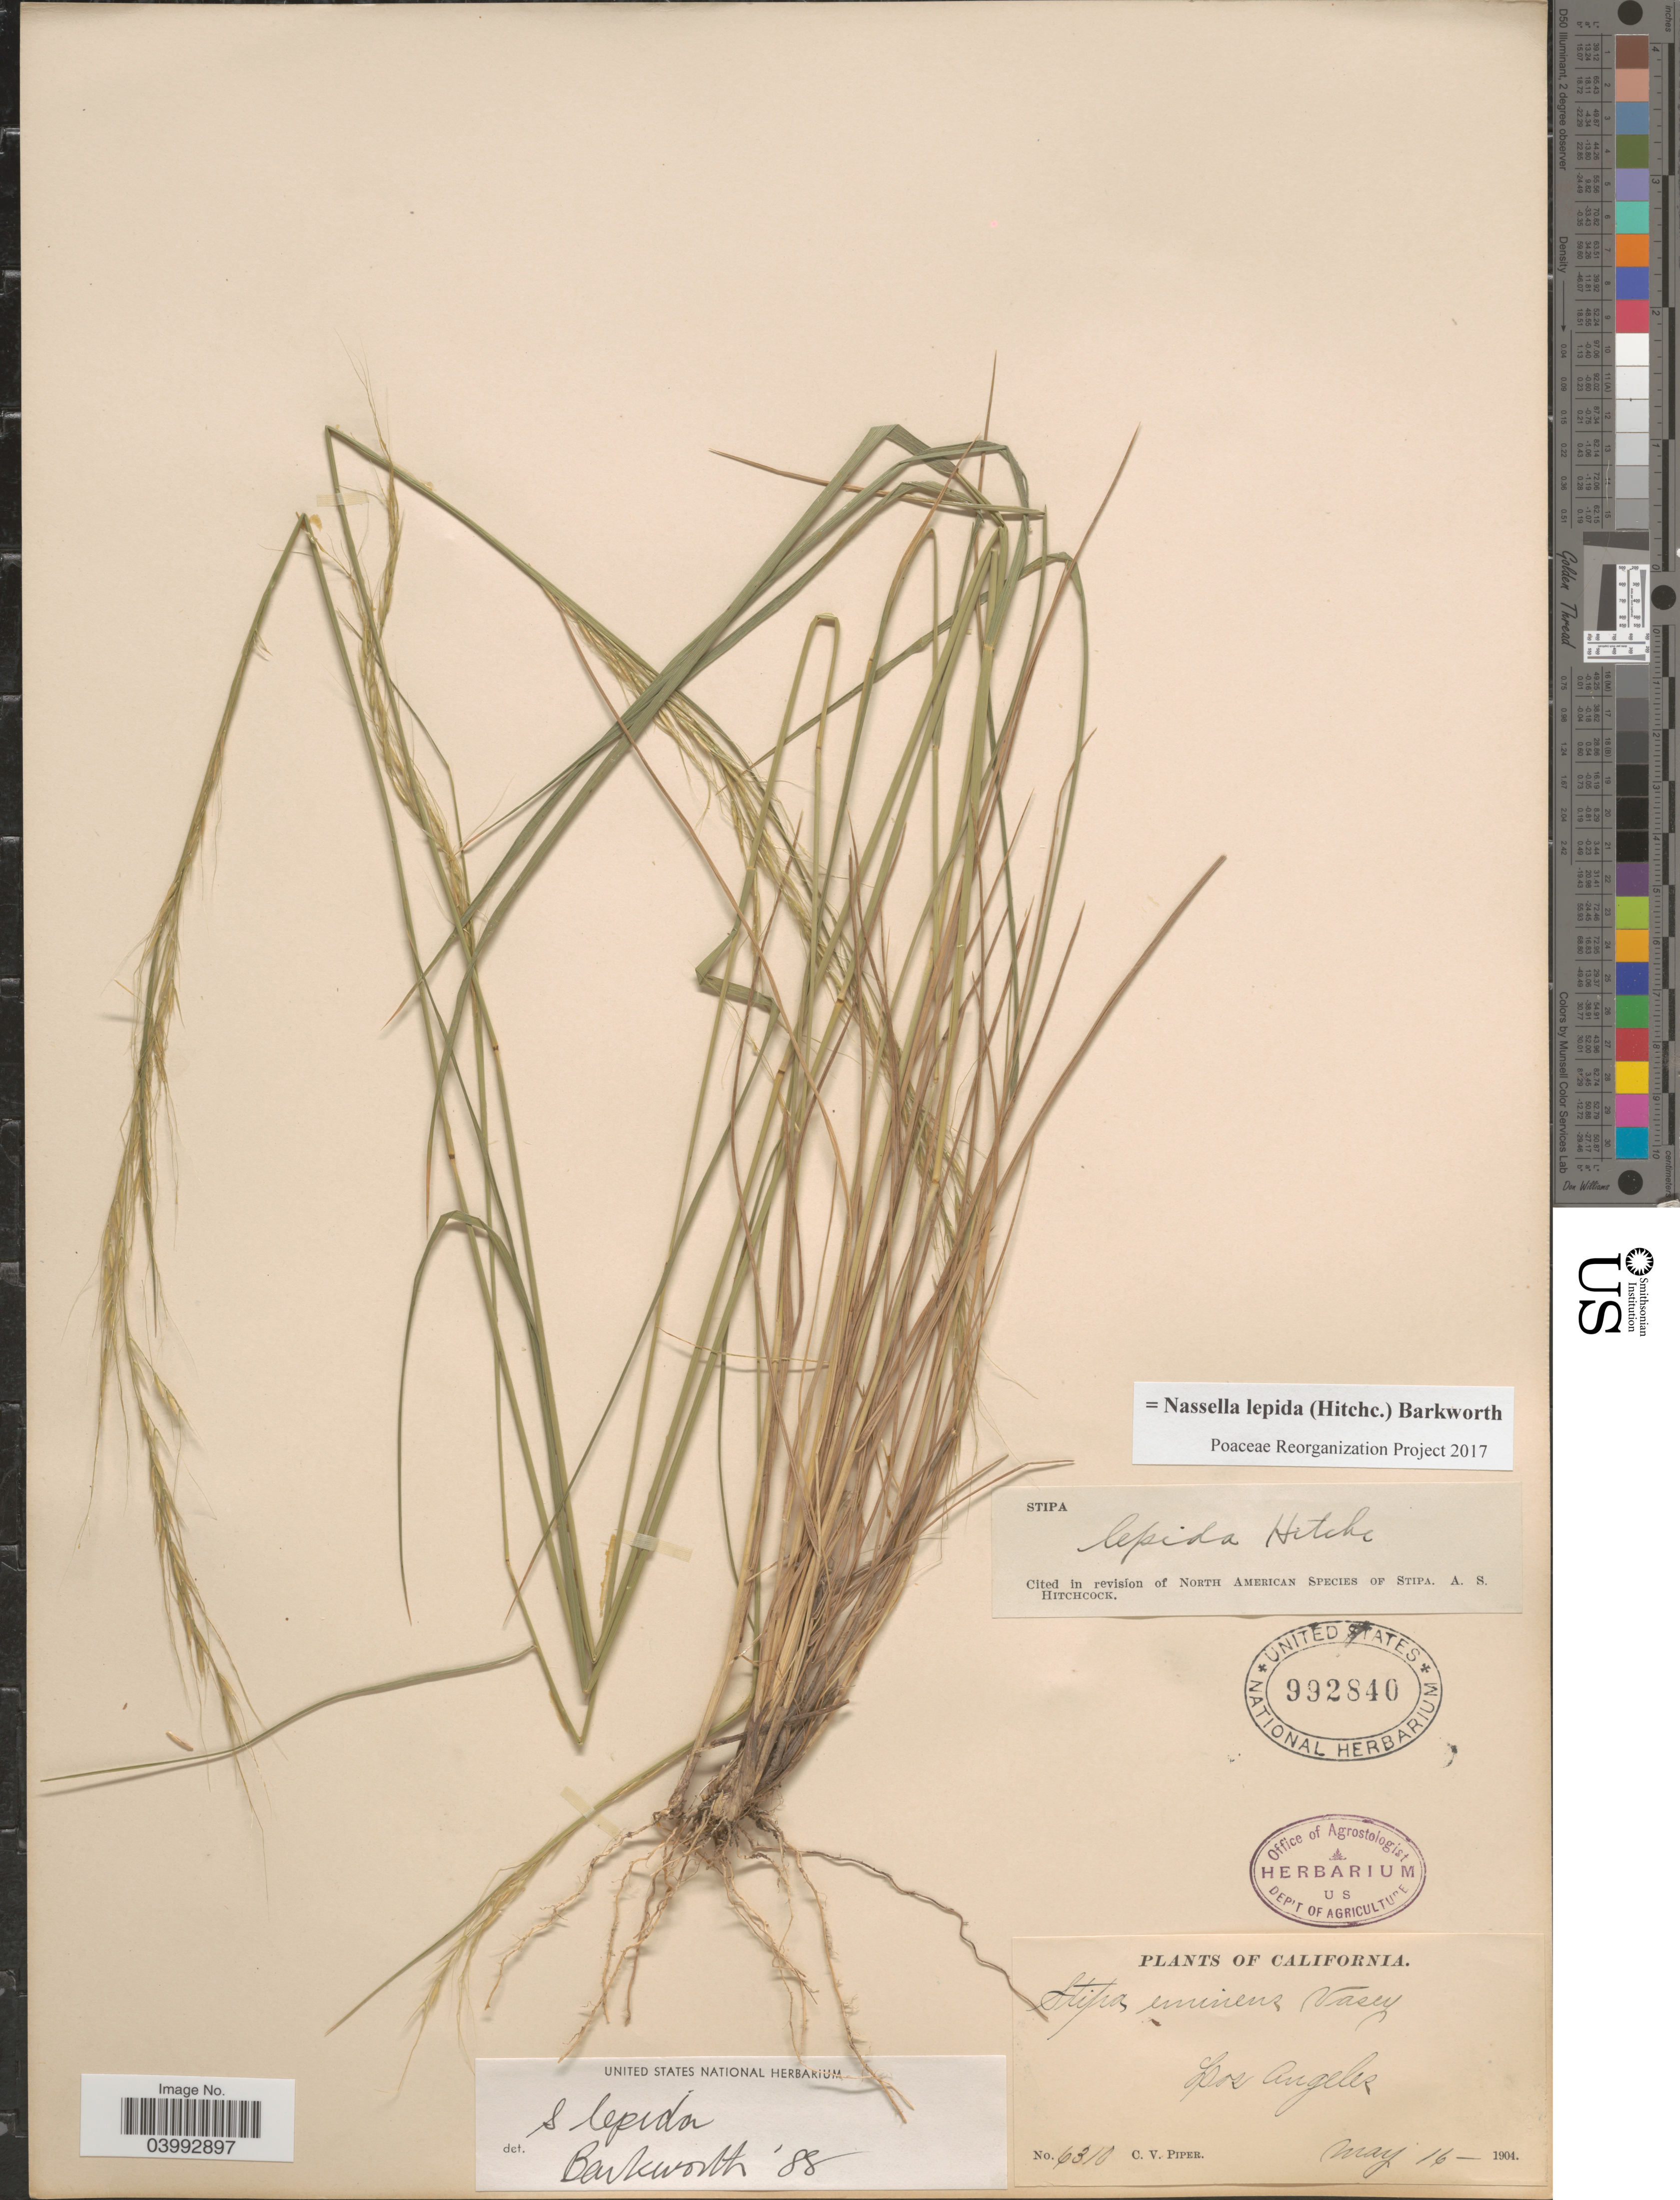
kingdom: Plantae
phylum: Tracheophyta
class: Liliopsida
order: Poales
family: Poaceae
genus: Nassella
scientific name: Nassella lepida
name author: (Hitchc.) Barkworth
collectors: C. V. Piper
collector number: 6310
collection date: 1904-05-16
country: United States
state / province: California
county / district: Los Angeles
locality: Los Angeles.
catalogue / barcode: US 992840